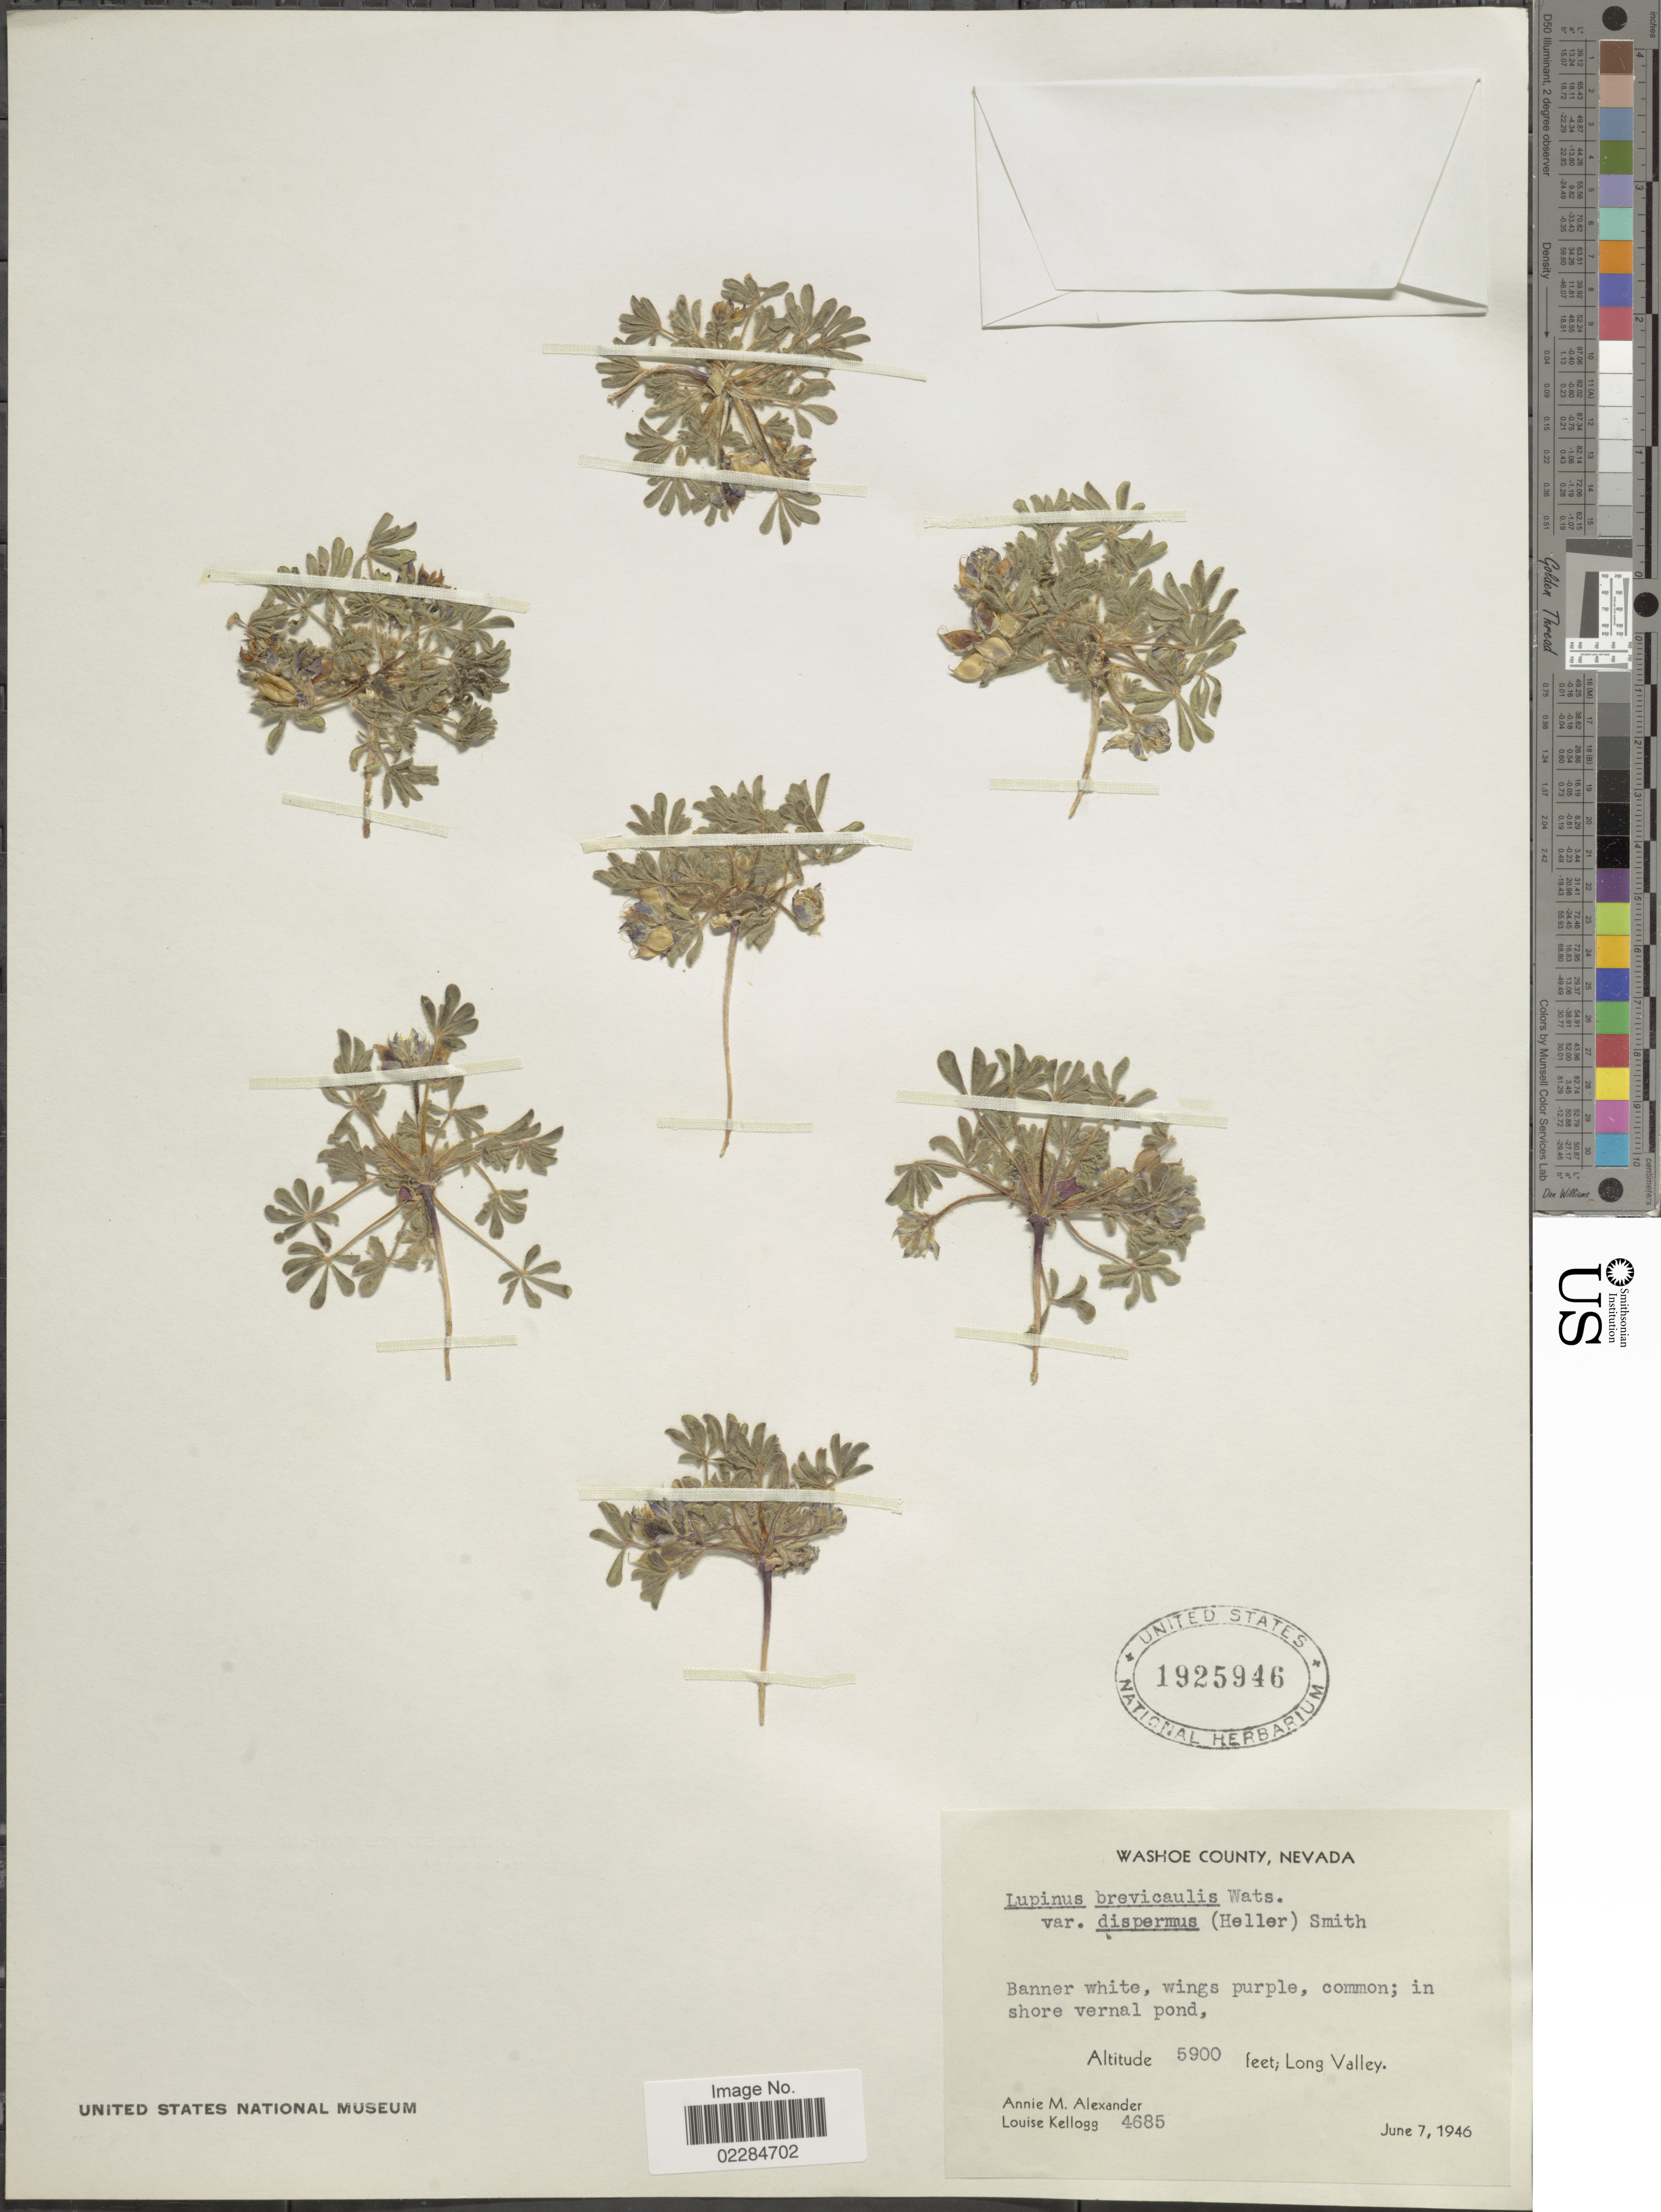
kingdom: Plantae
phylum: Tracheophyta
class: Magnoliopsida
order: Fabales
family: Fabaceae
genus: Lupinus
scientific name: Lupinus brevicaulis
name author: S. Watson in C. King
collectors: A. M. Alexander & L. Kellogg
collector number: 4685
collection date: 1946-06-07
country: United States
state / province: Nevada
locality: Washoe County; Long Valley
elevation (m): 1798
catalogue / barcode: US 1925946